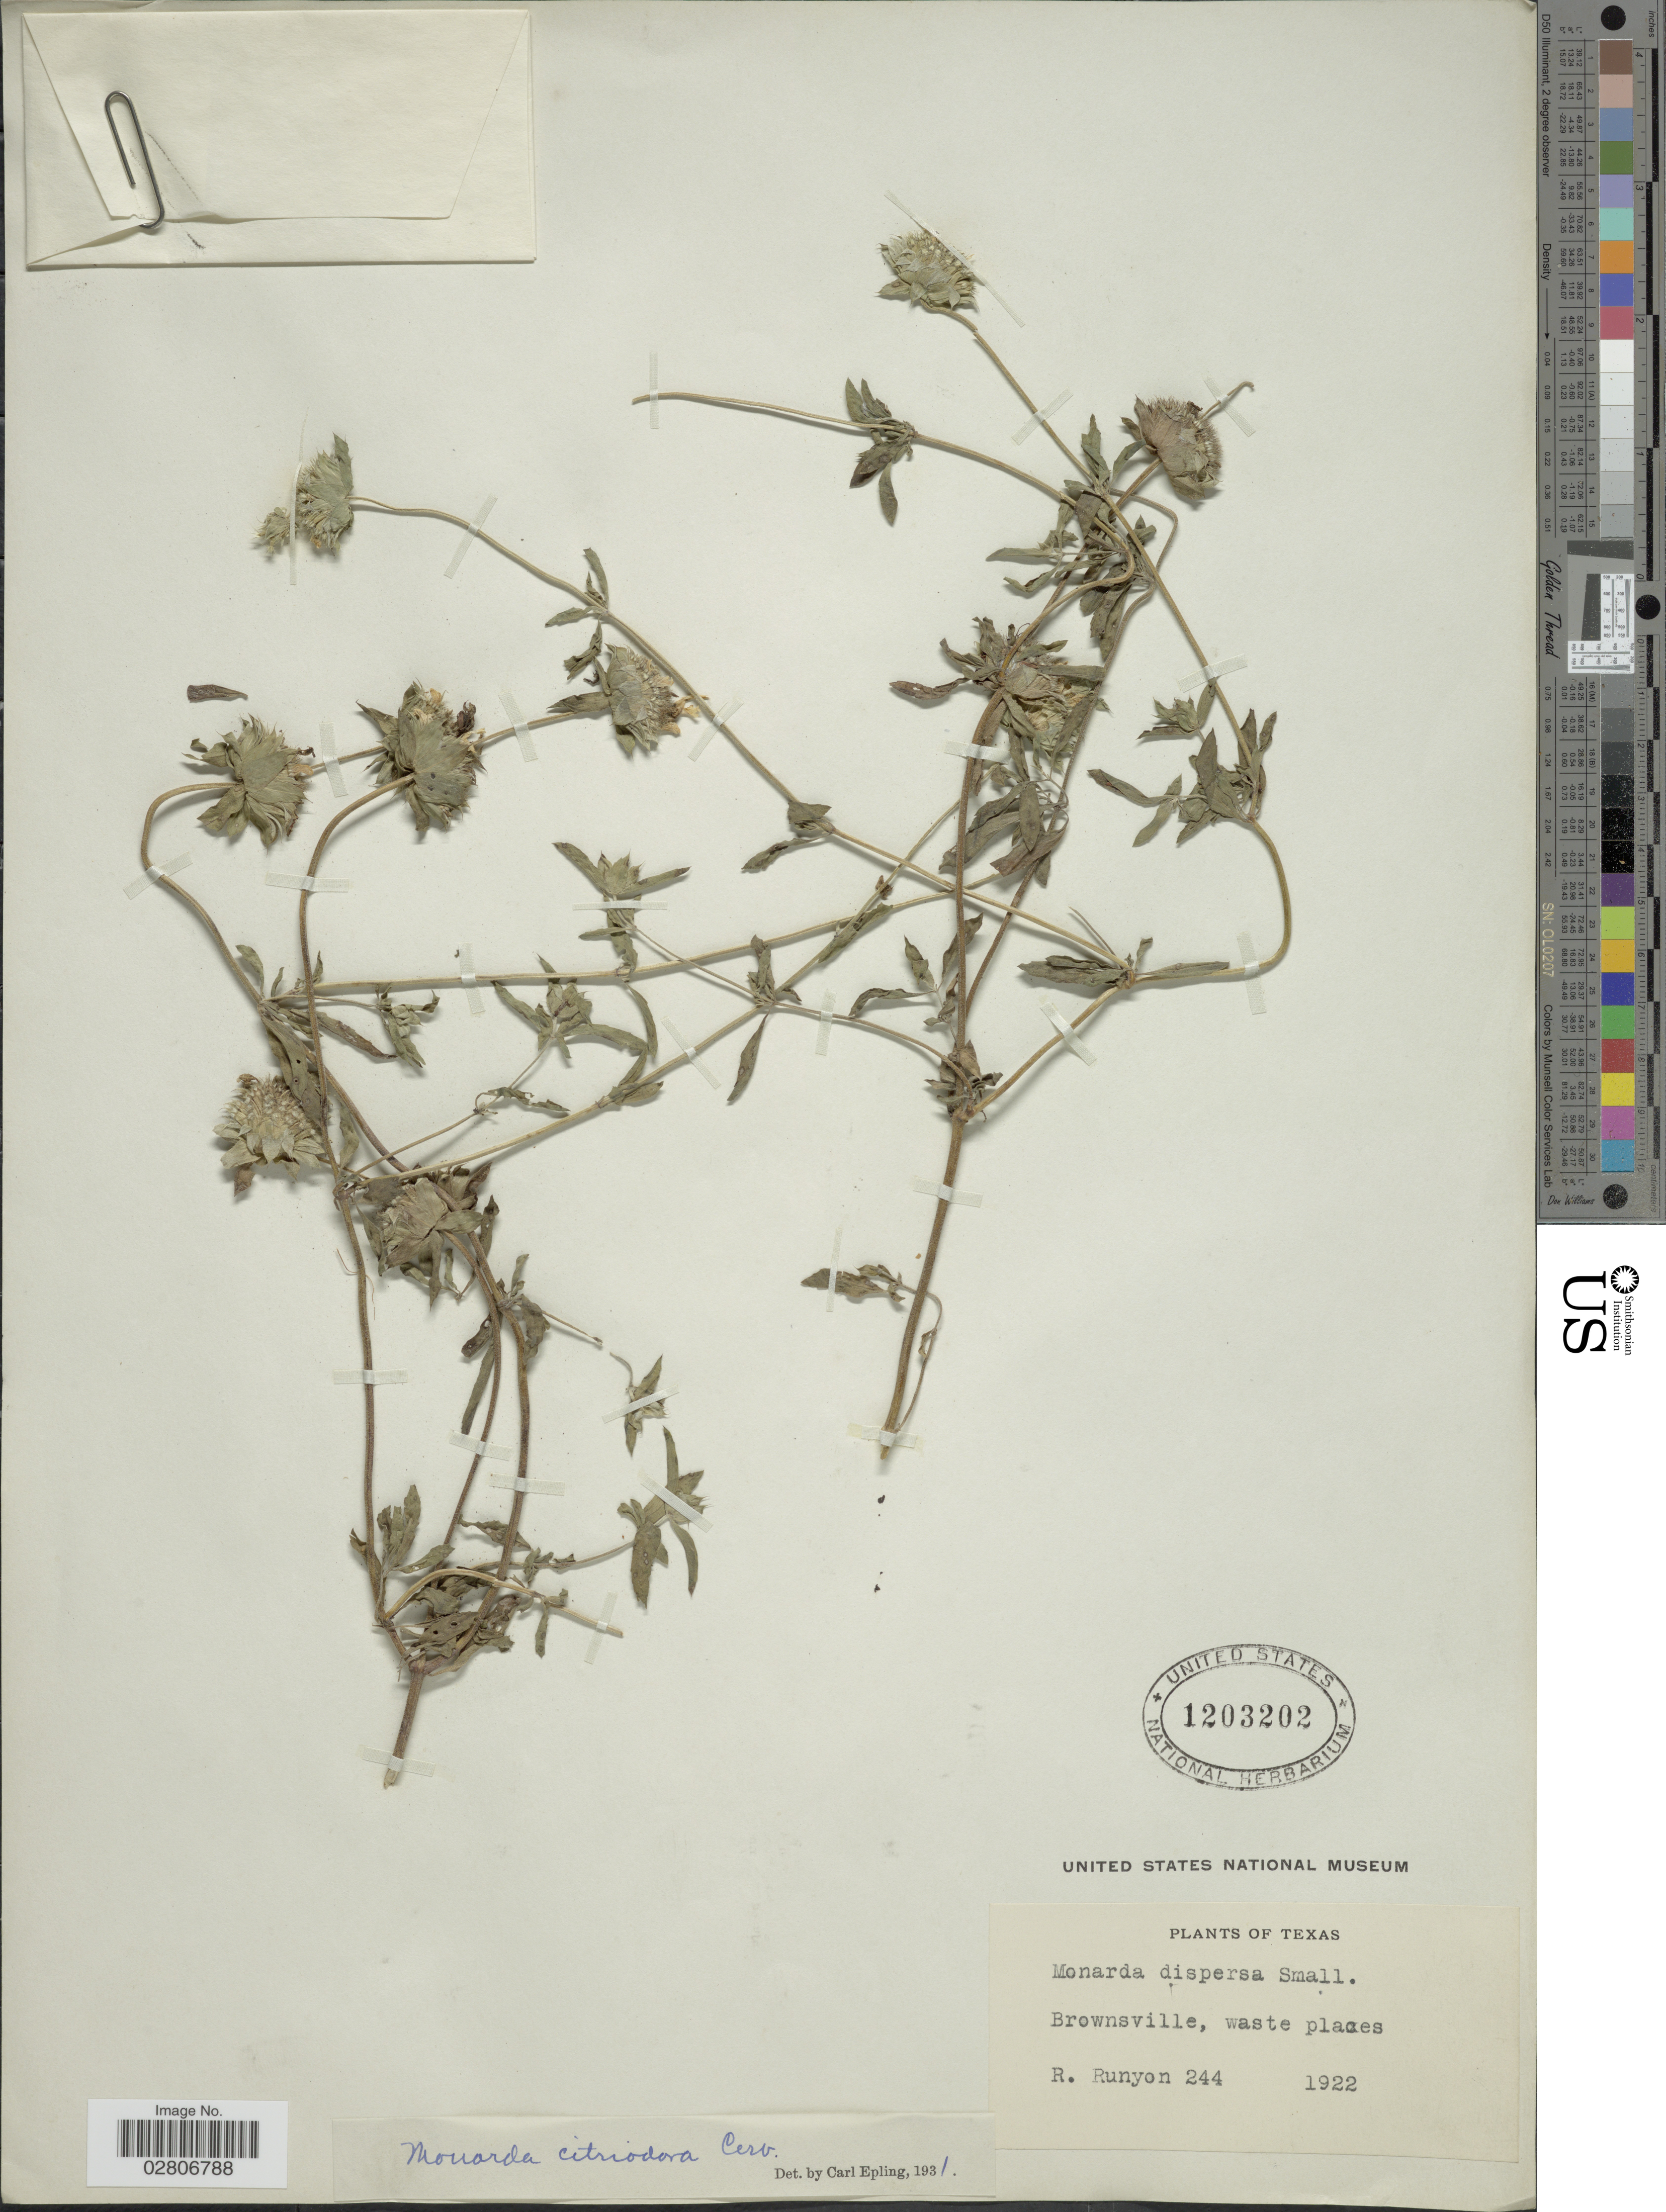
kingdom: Plantae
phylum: Tracheophyta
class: Magnoliopsida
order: Lamiales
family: Lamiaceae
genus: Monarda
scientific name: Monarda citriodora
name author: Cerv. ex Lag.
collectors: R. Runyon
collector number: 244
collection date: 1922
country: United States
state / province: Texas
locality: Brownsville, waste places.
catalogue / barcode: US 1203202